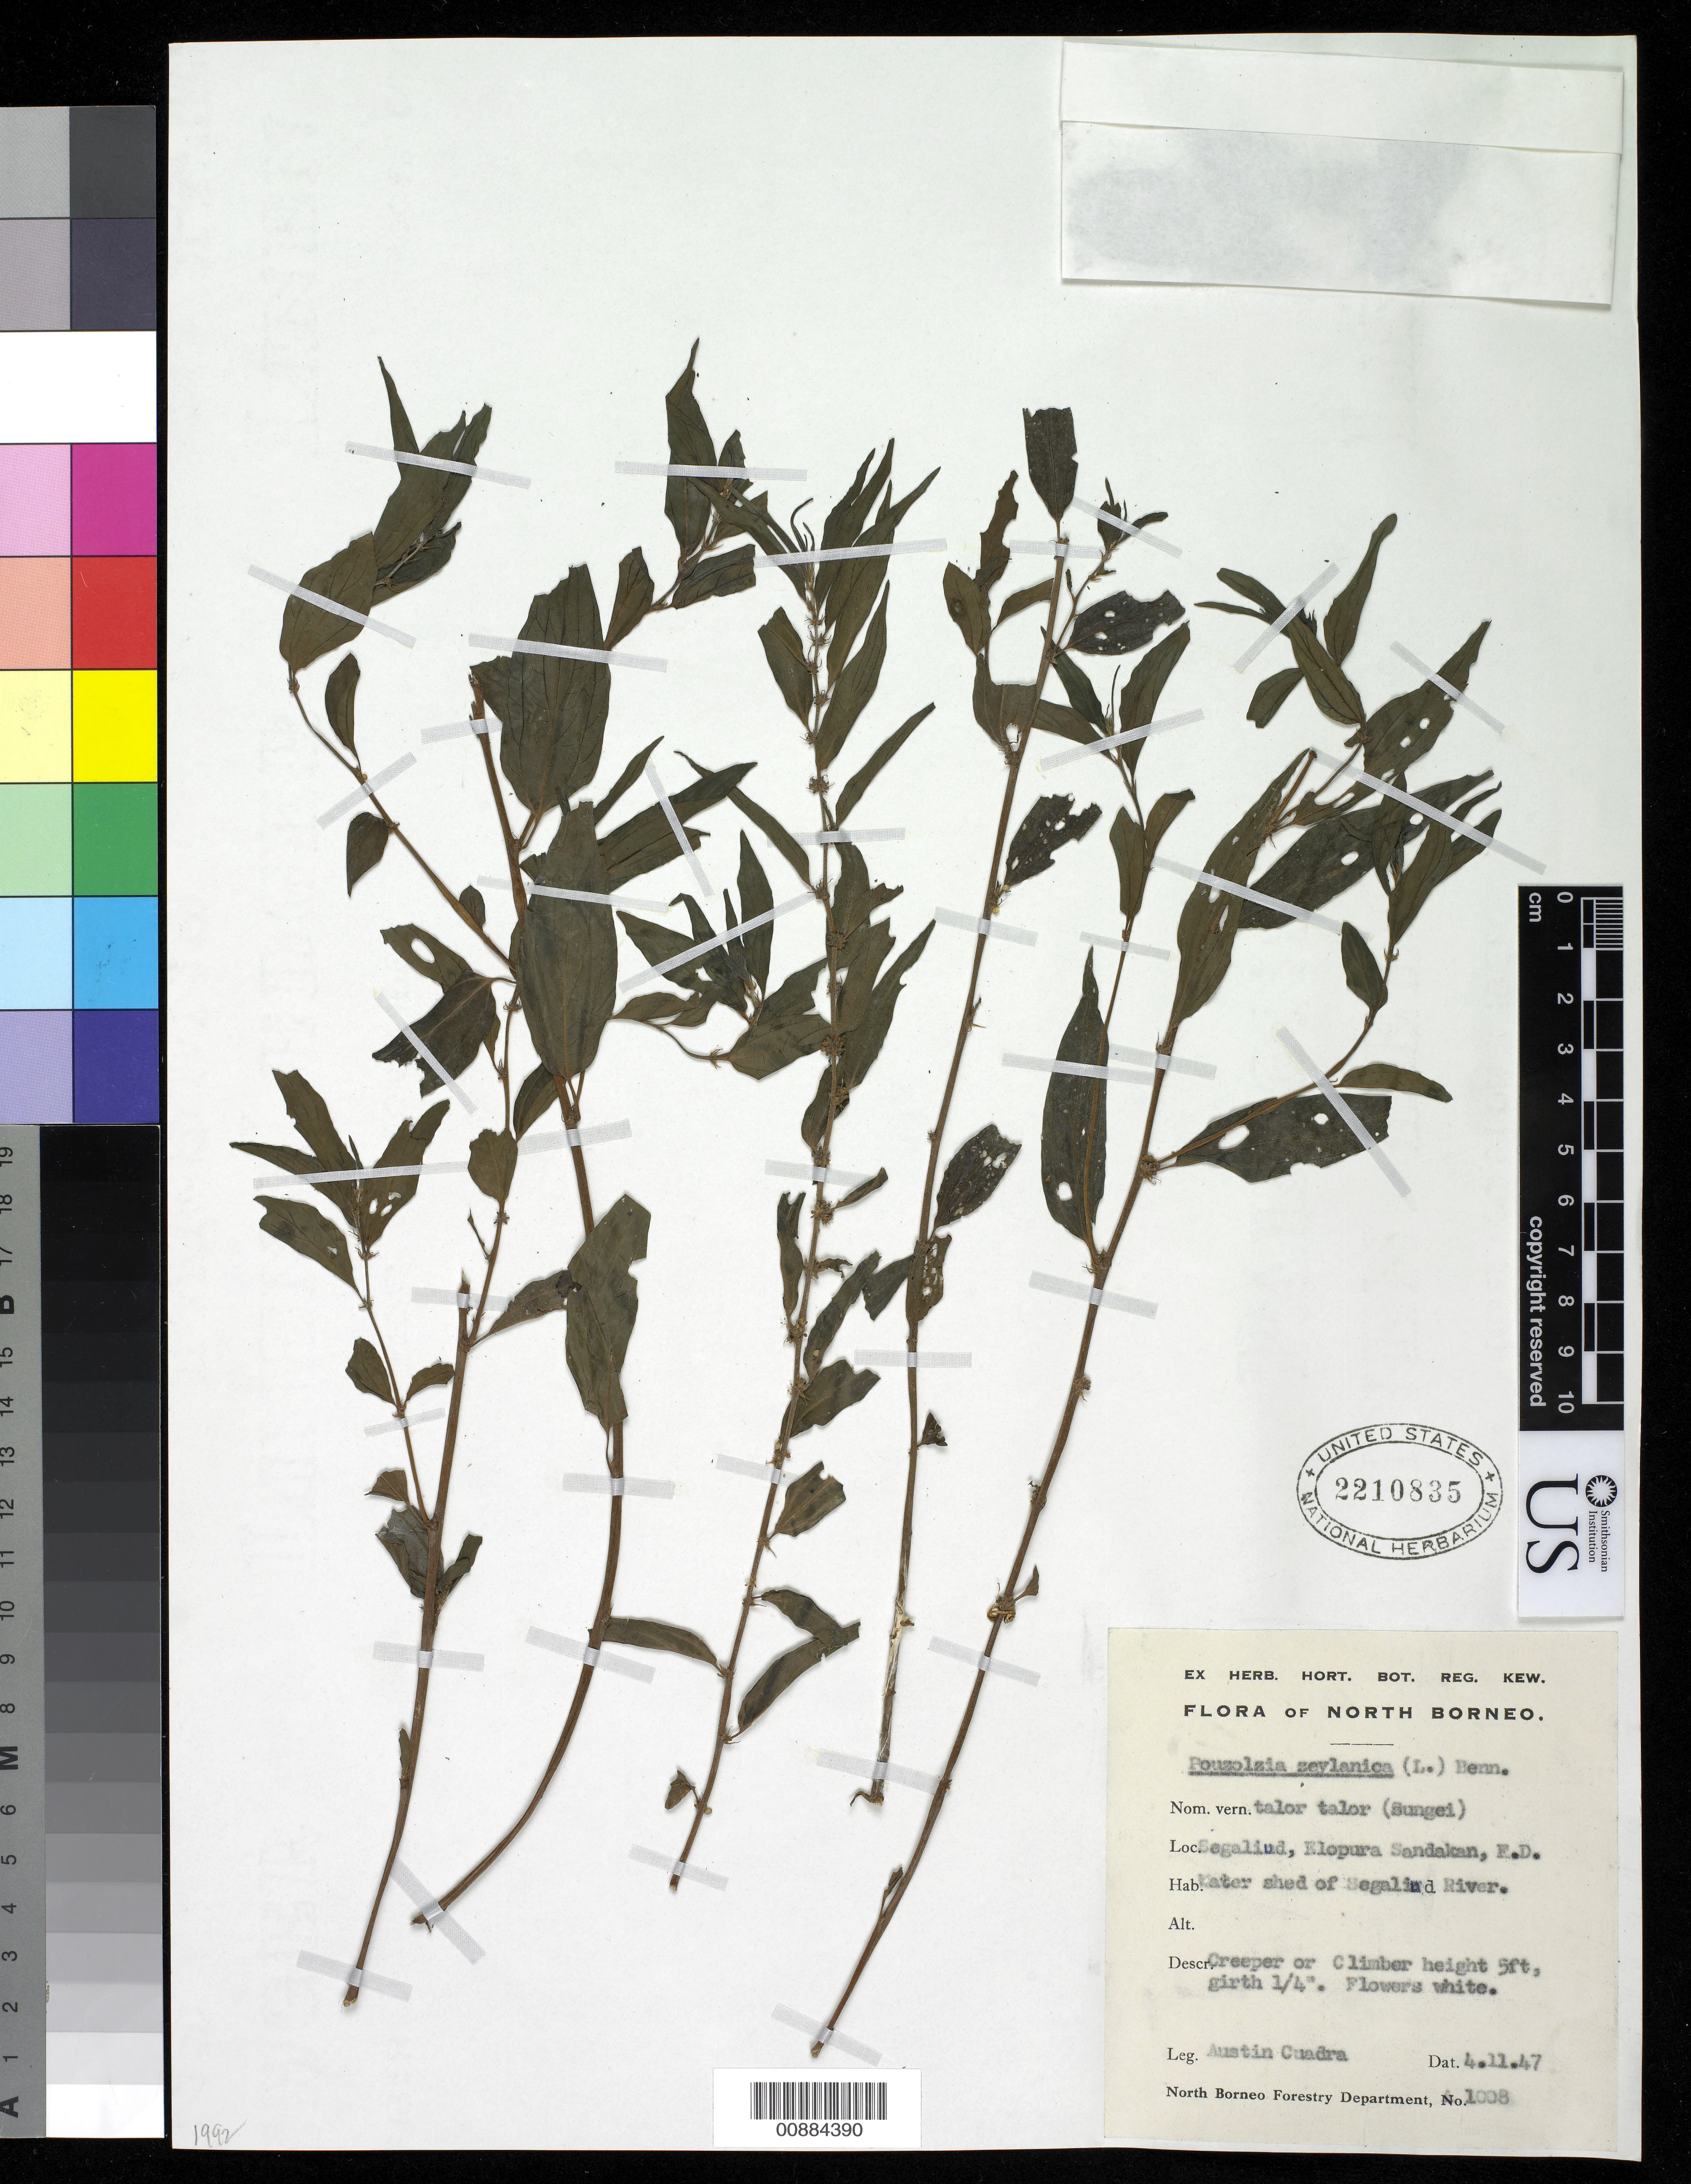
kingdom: Plantae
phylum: Tracheophyta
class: Magnoliopsida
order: Rosales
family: Urticaceae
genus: Pouzolzia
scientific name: Pouzolzia zeylanica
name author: (L.) Benn.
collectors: A. Cuadra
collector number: A 1008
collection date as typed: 11 Apr 1947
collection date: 1947-04-11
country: Malaysia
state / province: Sabah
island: Borneo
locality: North Borneo, Segaliud, Elopura Sandaltan, F. D.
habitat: Water shed of Segaliud River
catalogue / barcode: US 2210835